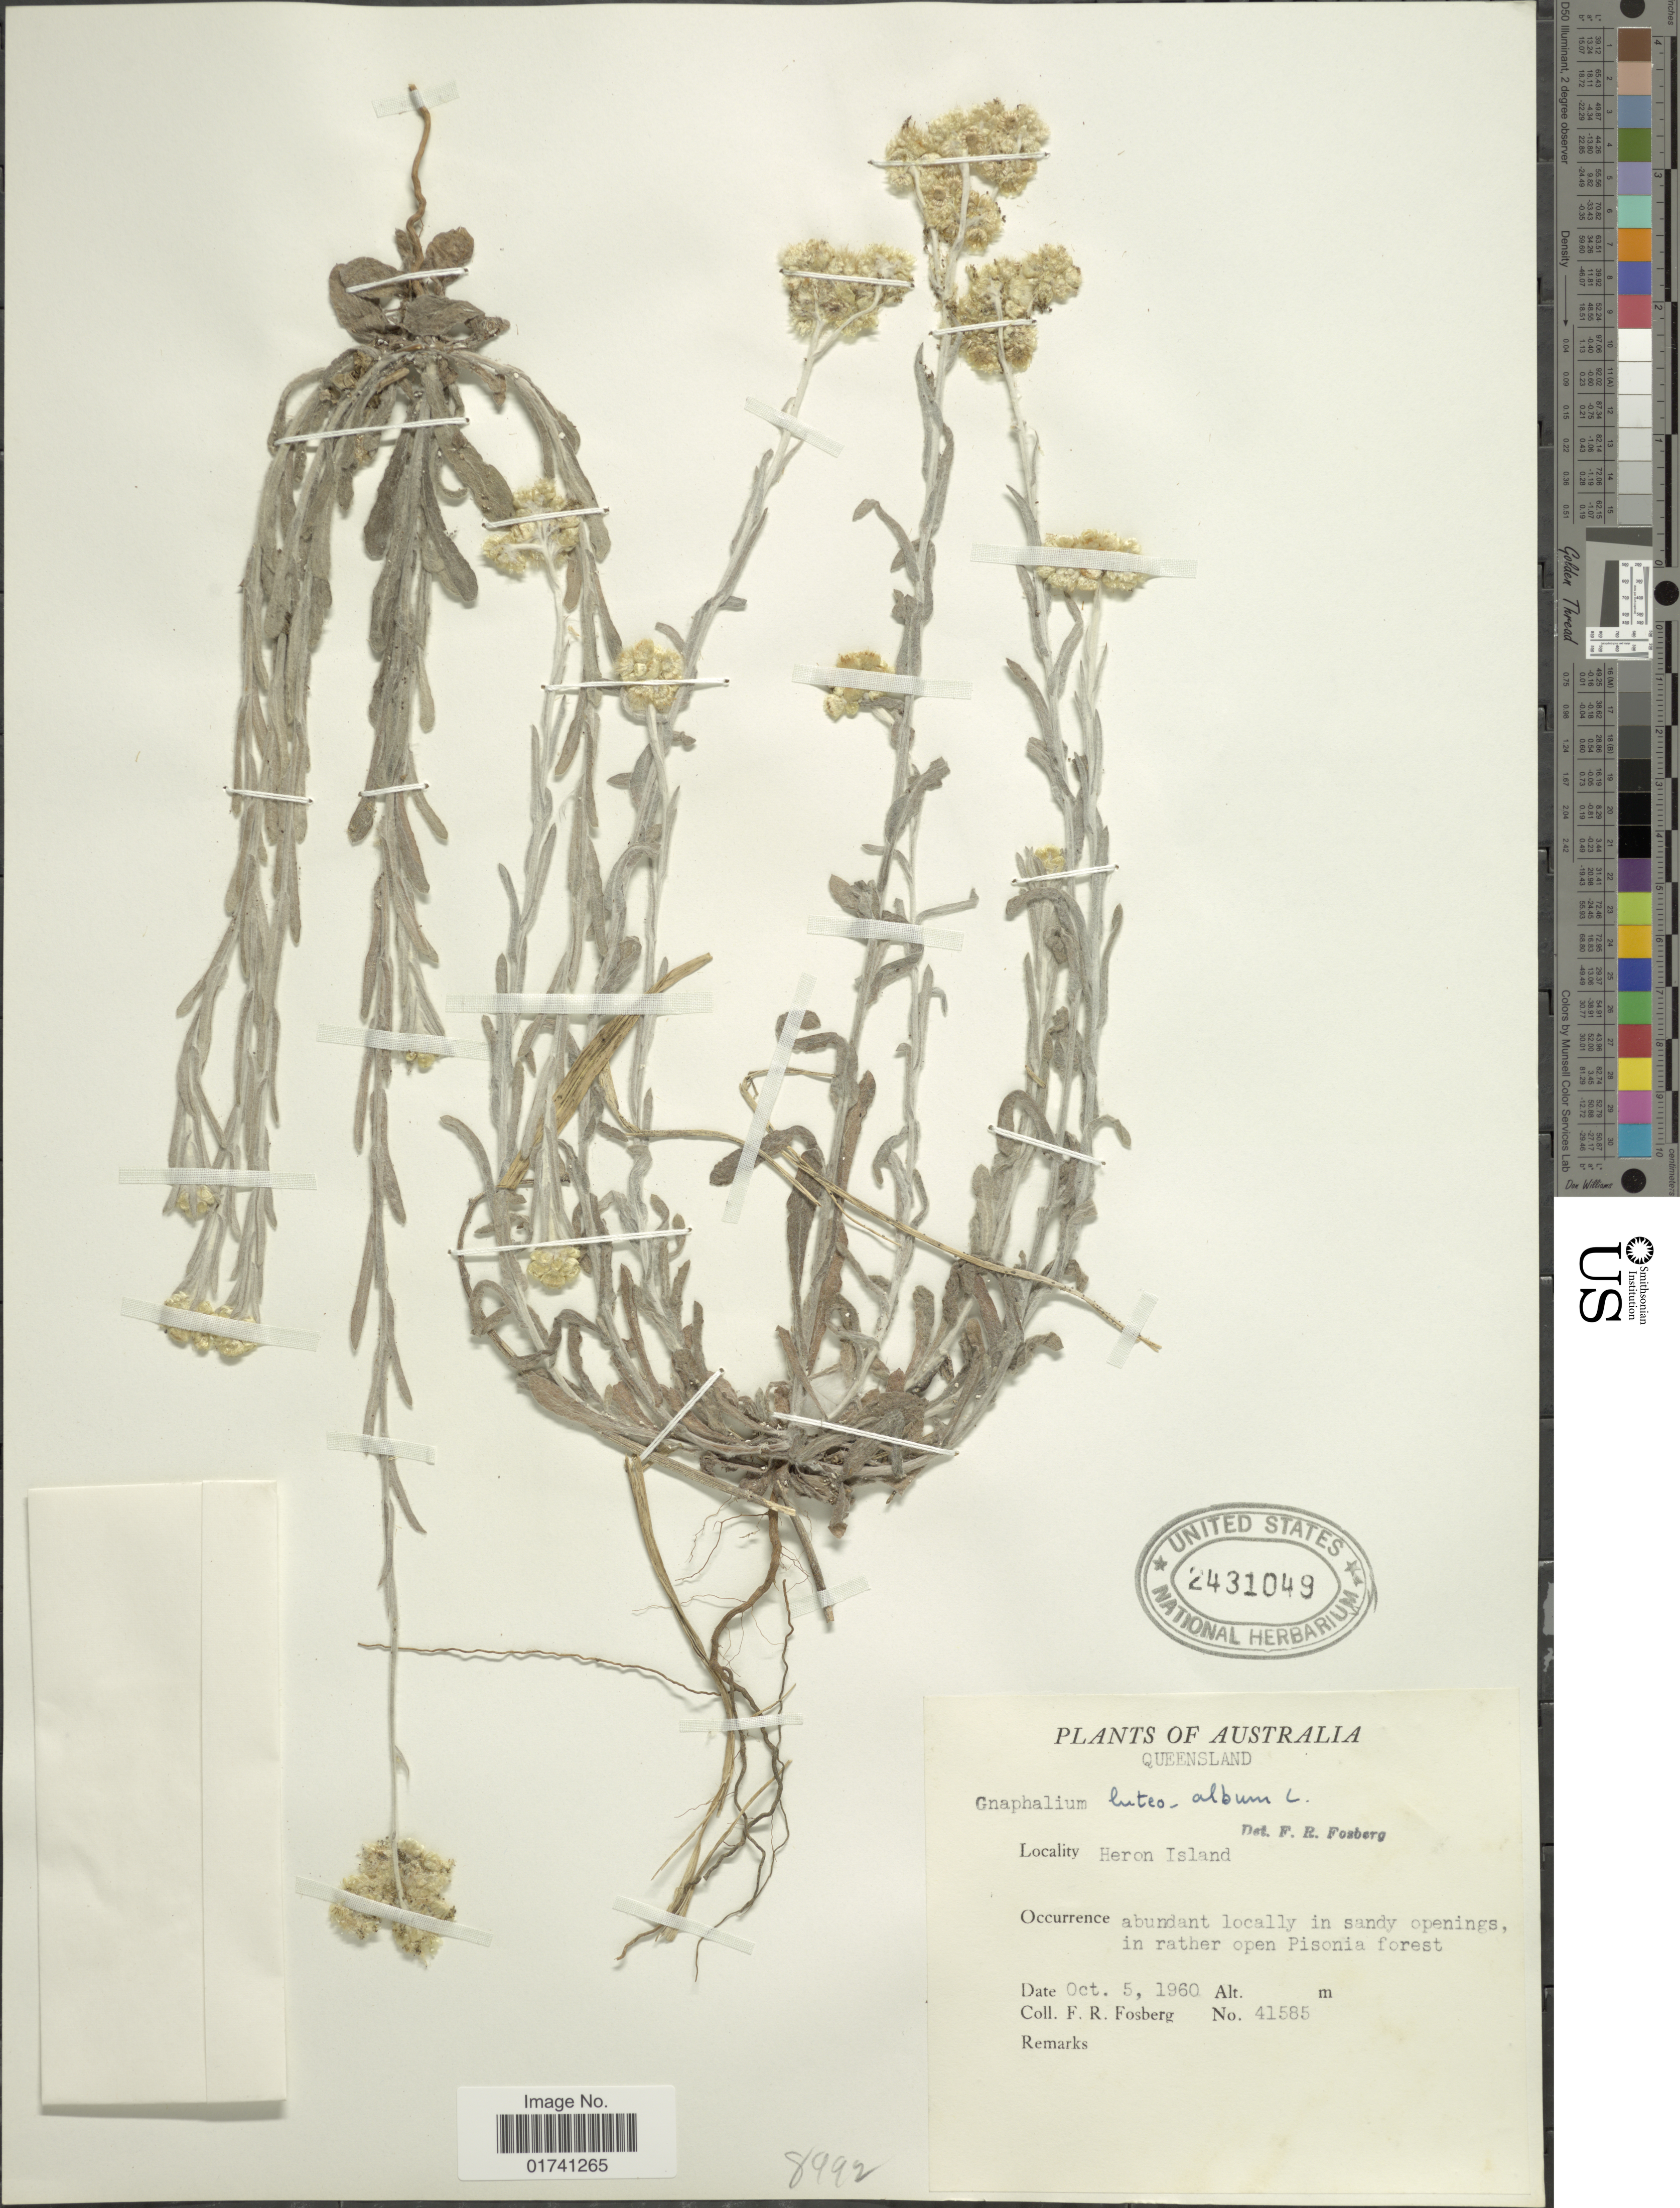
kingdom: Plantae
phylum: Tracheophyta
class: Magnoliopsida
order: Asterales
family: Asteraceae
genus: Laphangium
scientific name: Laphangium luteoalbum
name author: (L.) Tzvelev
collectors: F. R. Fosberg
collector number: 41585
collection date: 1960-10-05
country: Australia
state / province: Queensland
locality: Heron Island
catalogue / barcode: US 2431049